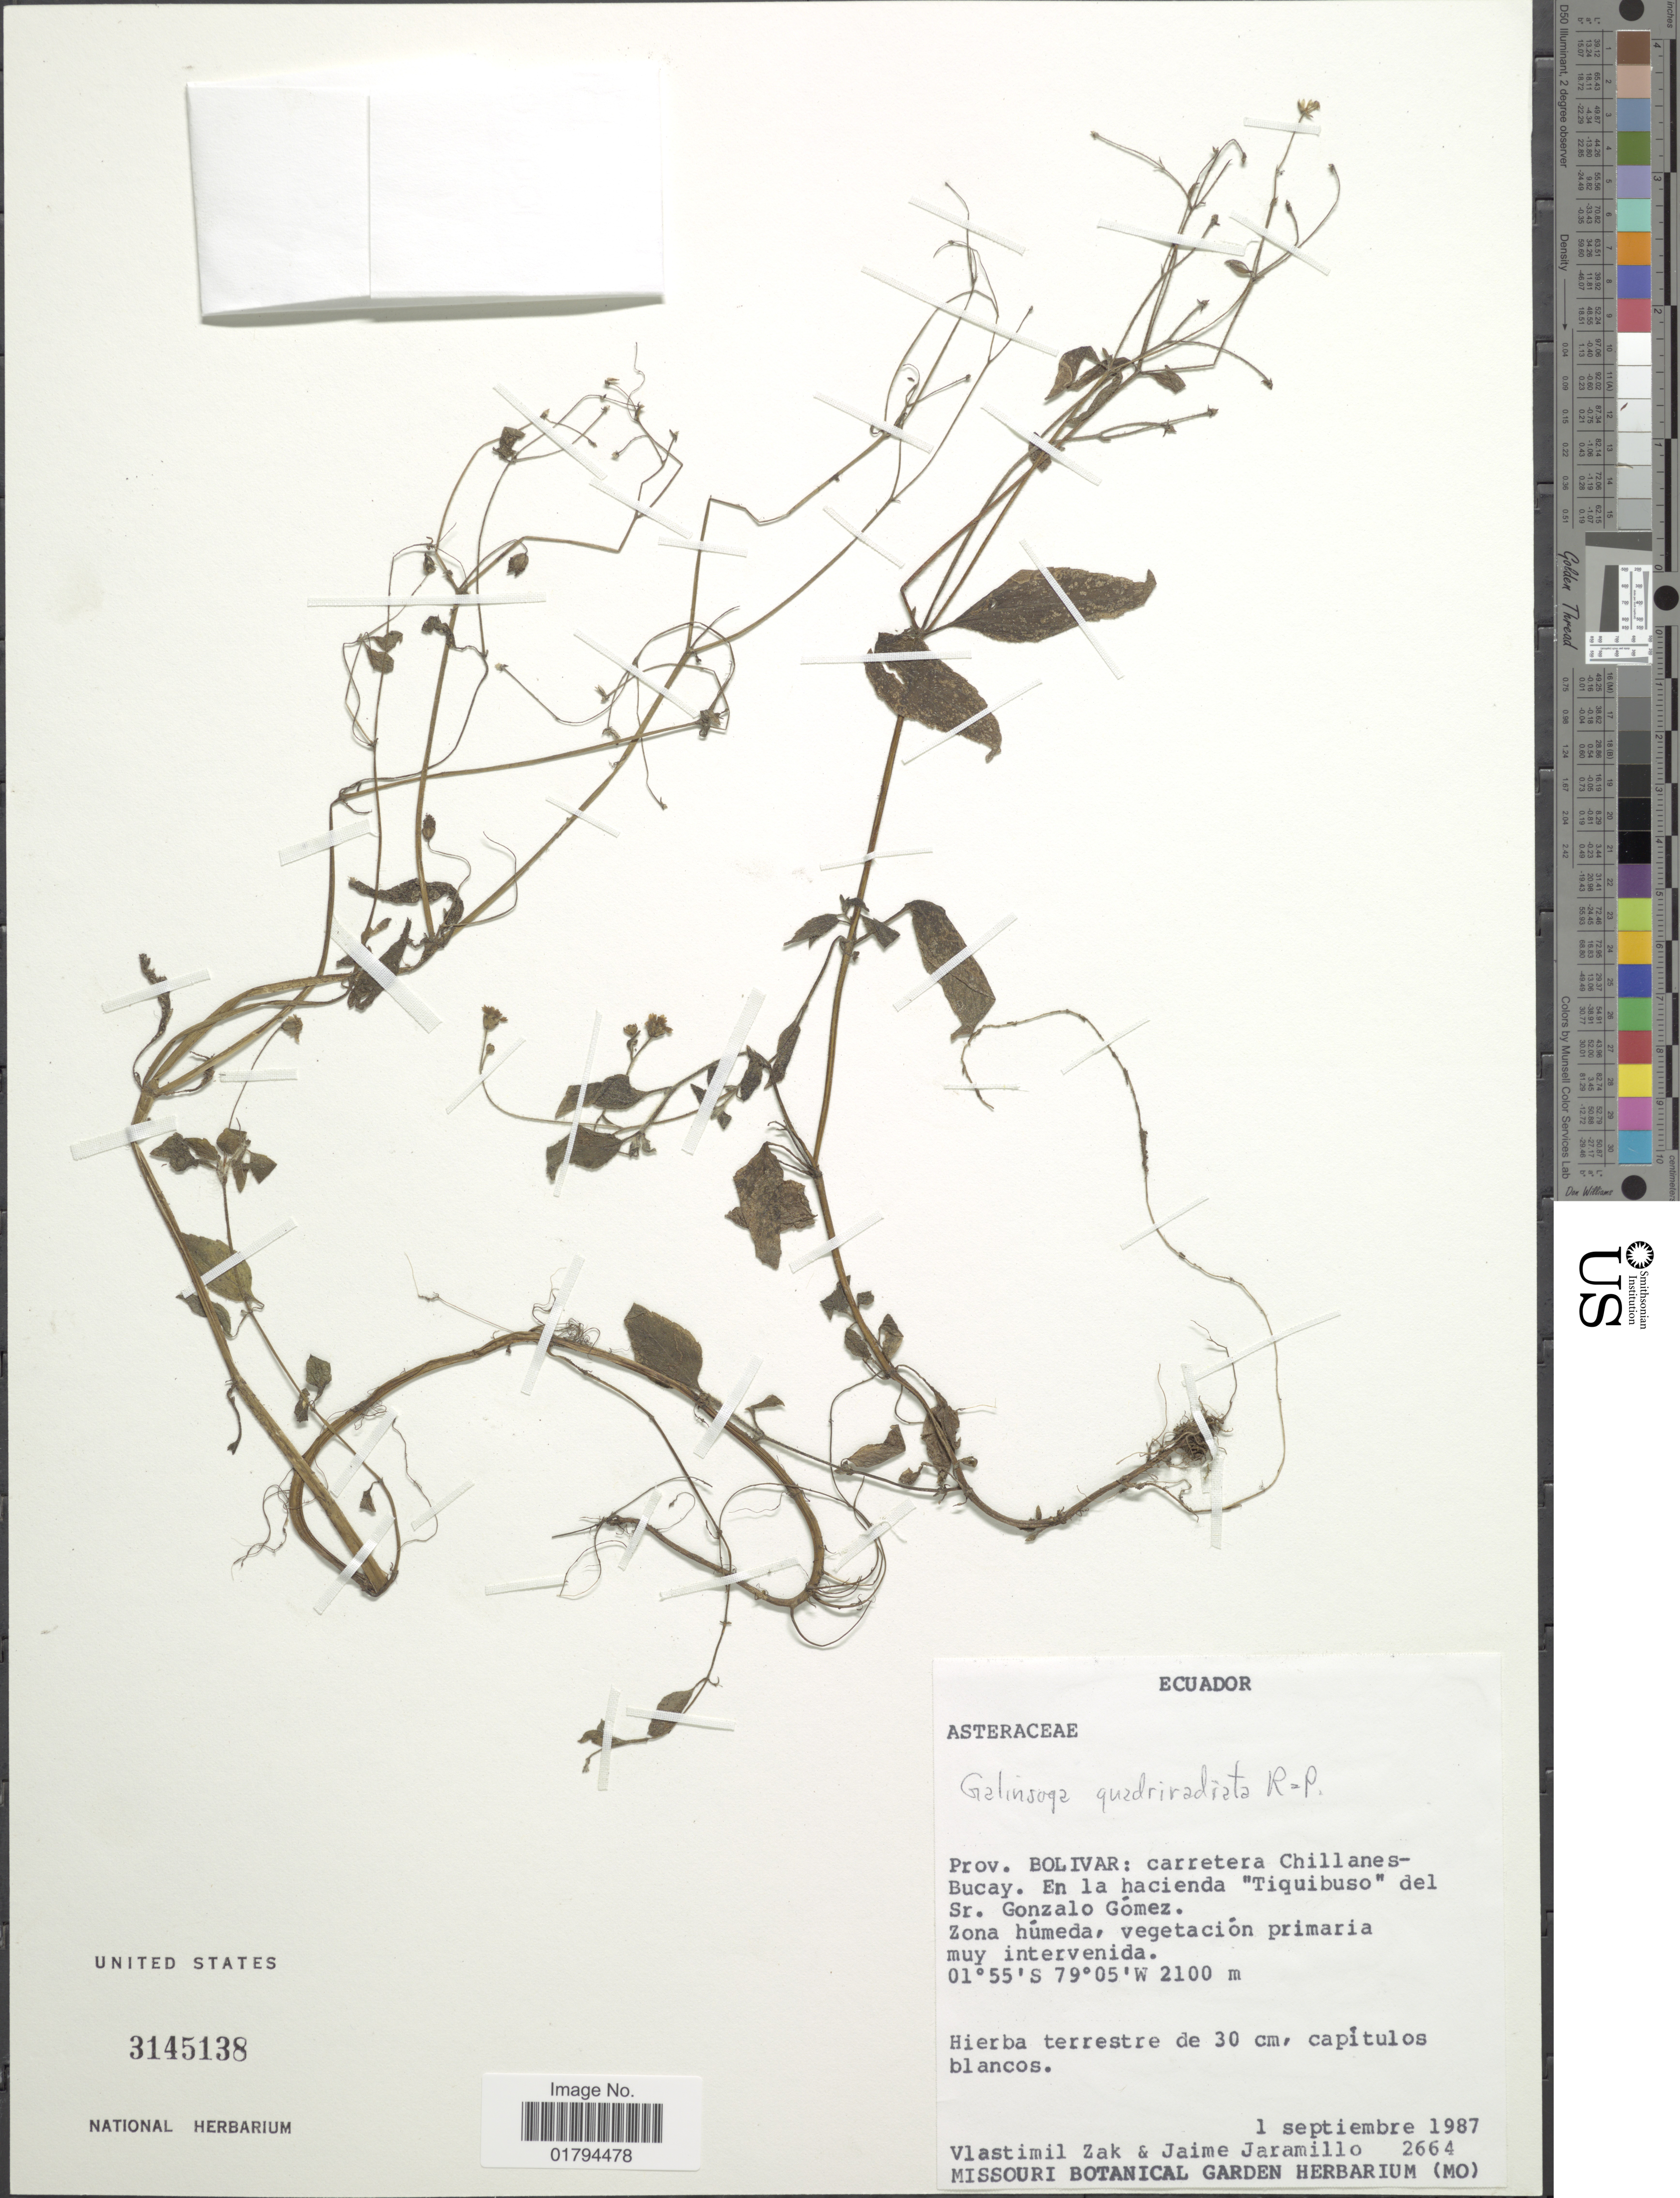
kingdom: Plantae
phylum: Tracheophyta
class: Magnoliopsida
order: Asterales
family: Asteraceae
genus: Galinsoga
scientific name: Galinsoga quadriradiata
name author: Ruiz & Pav.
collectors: V. Zak & J. Jaramillo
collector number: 2664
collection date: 1987-09-01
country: Ecuador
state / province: Bolívar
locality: Carreterea Chilllanes-Bucay. En la hacienda "Tiquibuso"del Sr. Gonzalo Gomez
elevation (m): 2100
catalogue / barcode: US 3145138